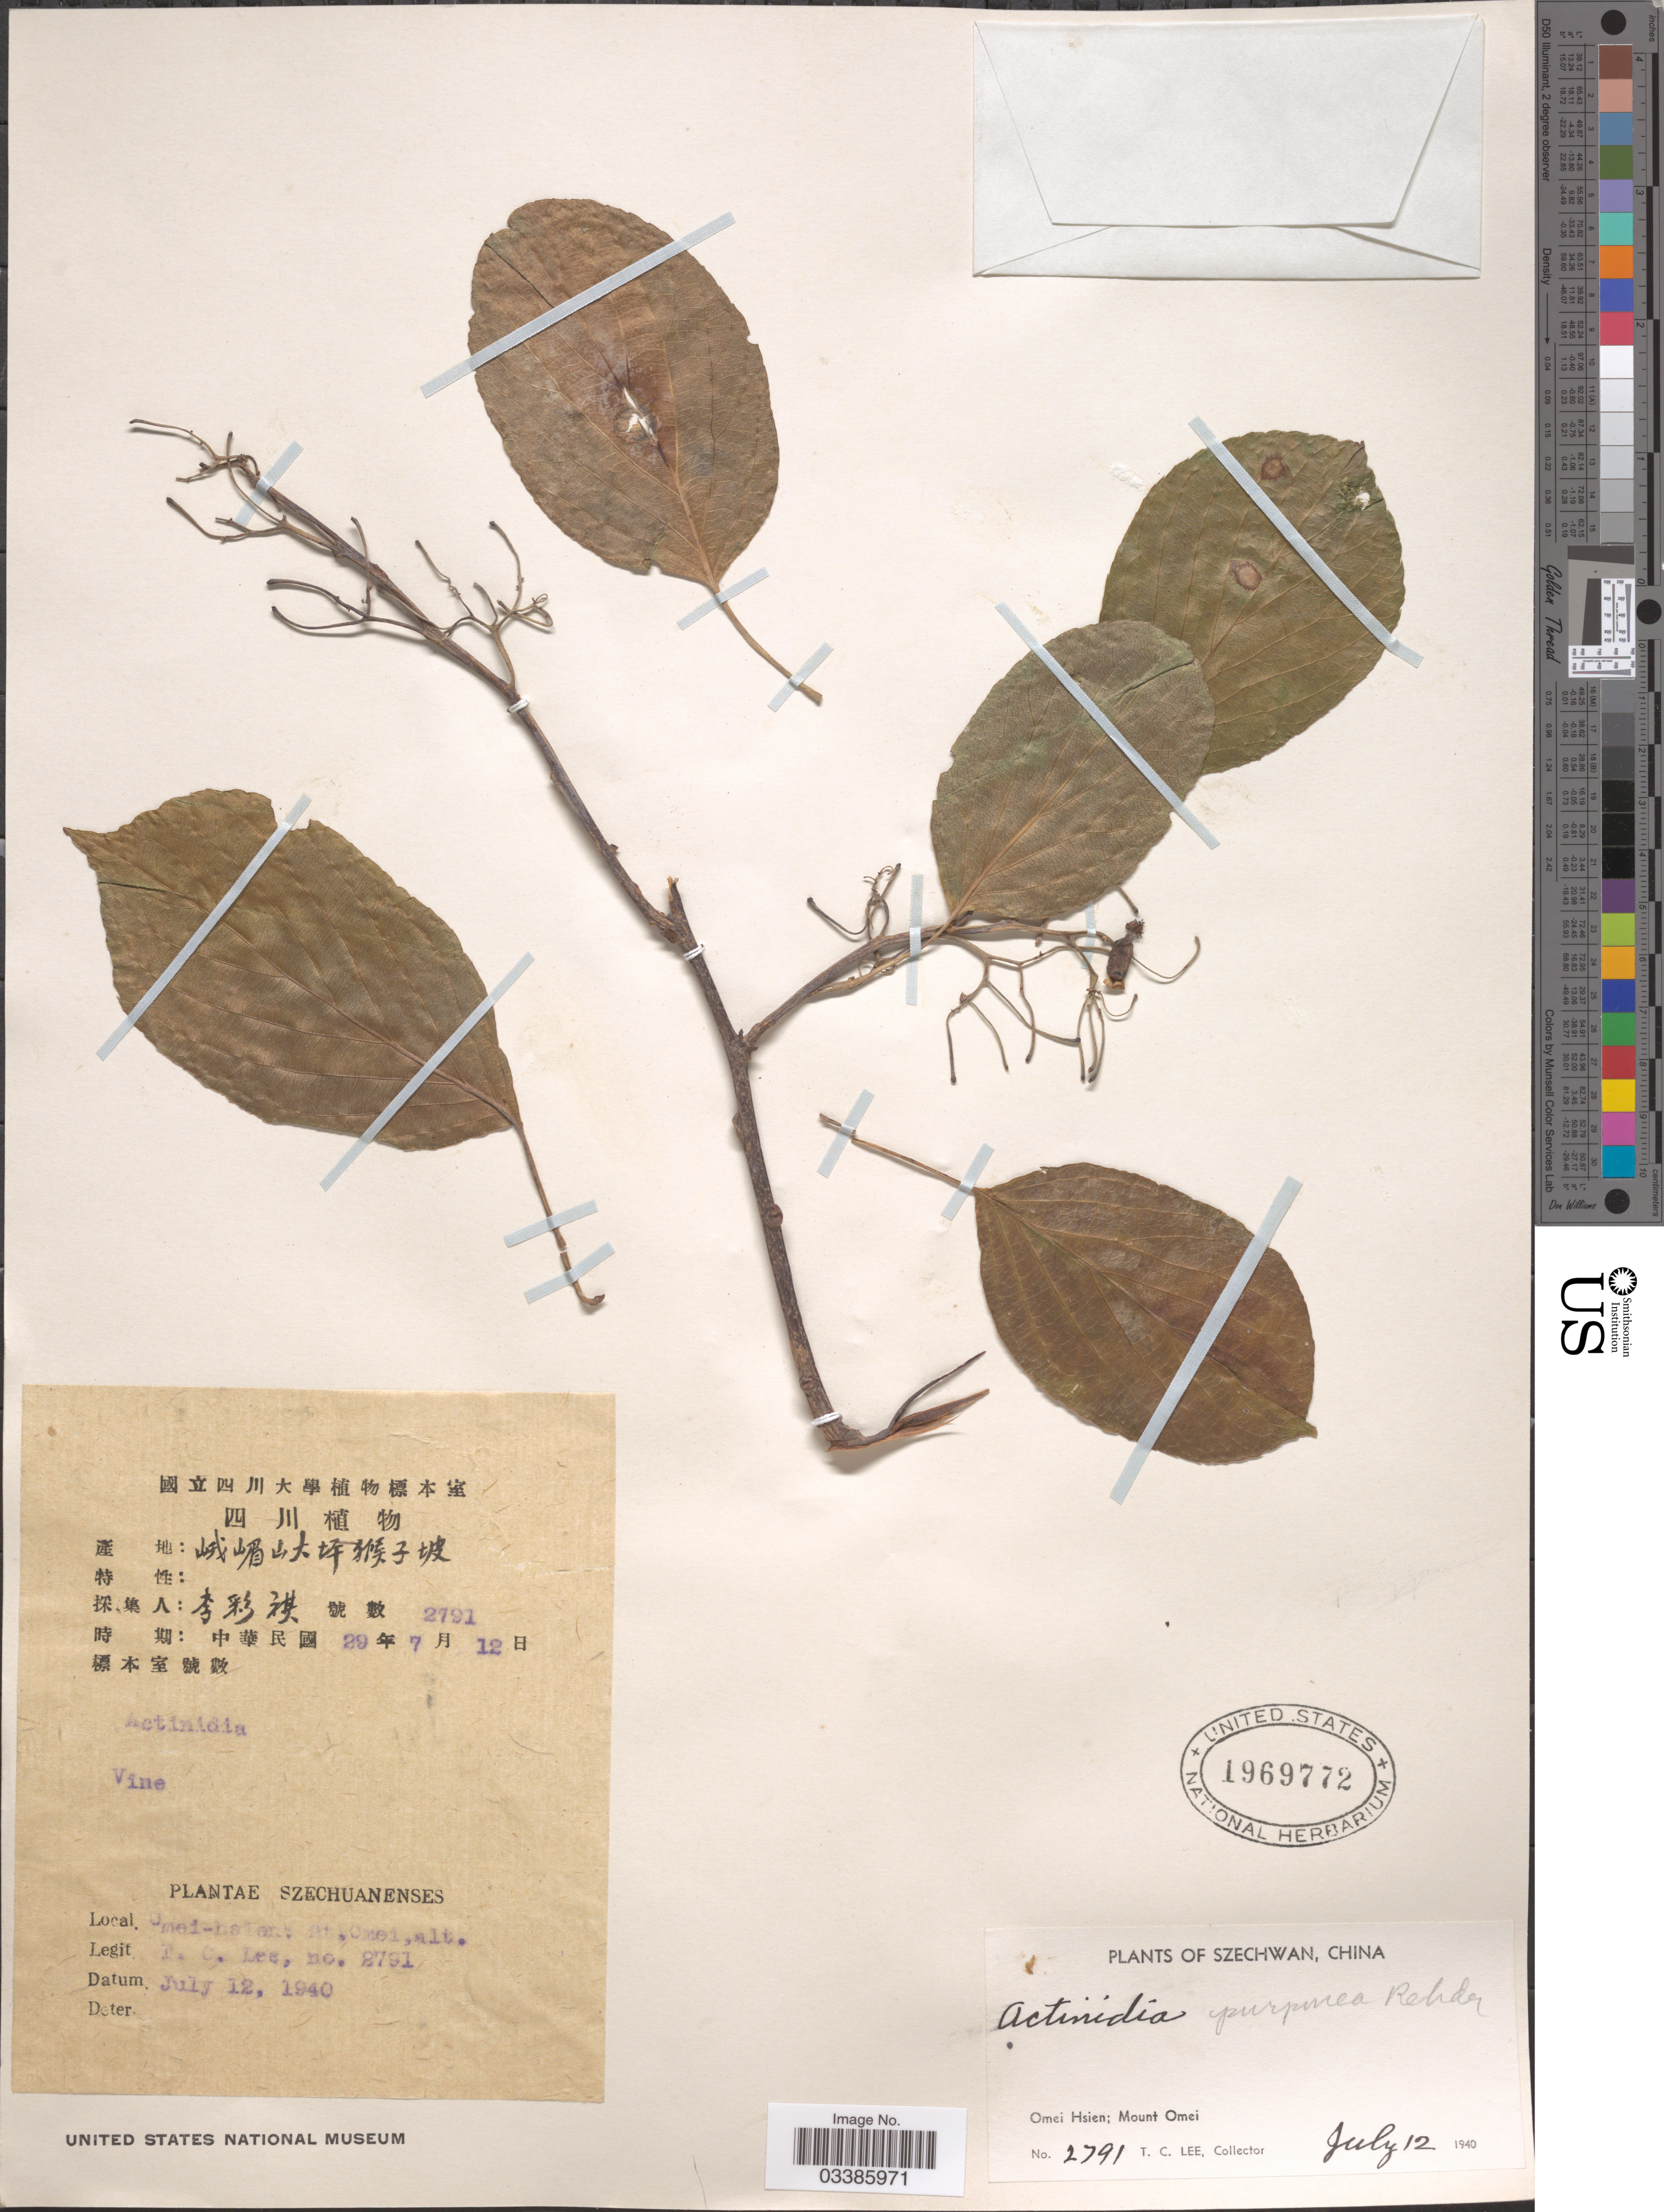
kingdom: Plantae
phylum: Tracheophyta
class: Magnoliopsida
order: Ericales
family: Actinidiaceae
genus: Actinidia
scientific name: Actinidia purpurea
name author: Rehder in Sarg.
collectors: T. Lee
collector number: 2791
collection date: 1940-07-12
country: China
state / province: Sichuan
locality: Szechuanenses. Omei Hsien; Mount Omei.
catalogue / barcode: US 1969772